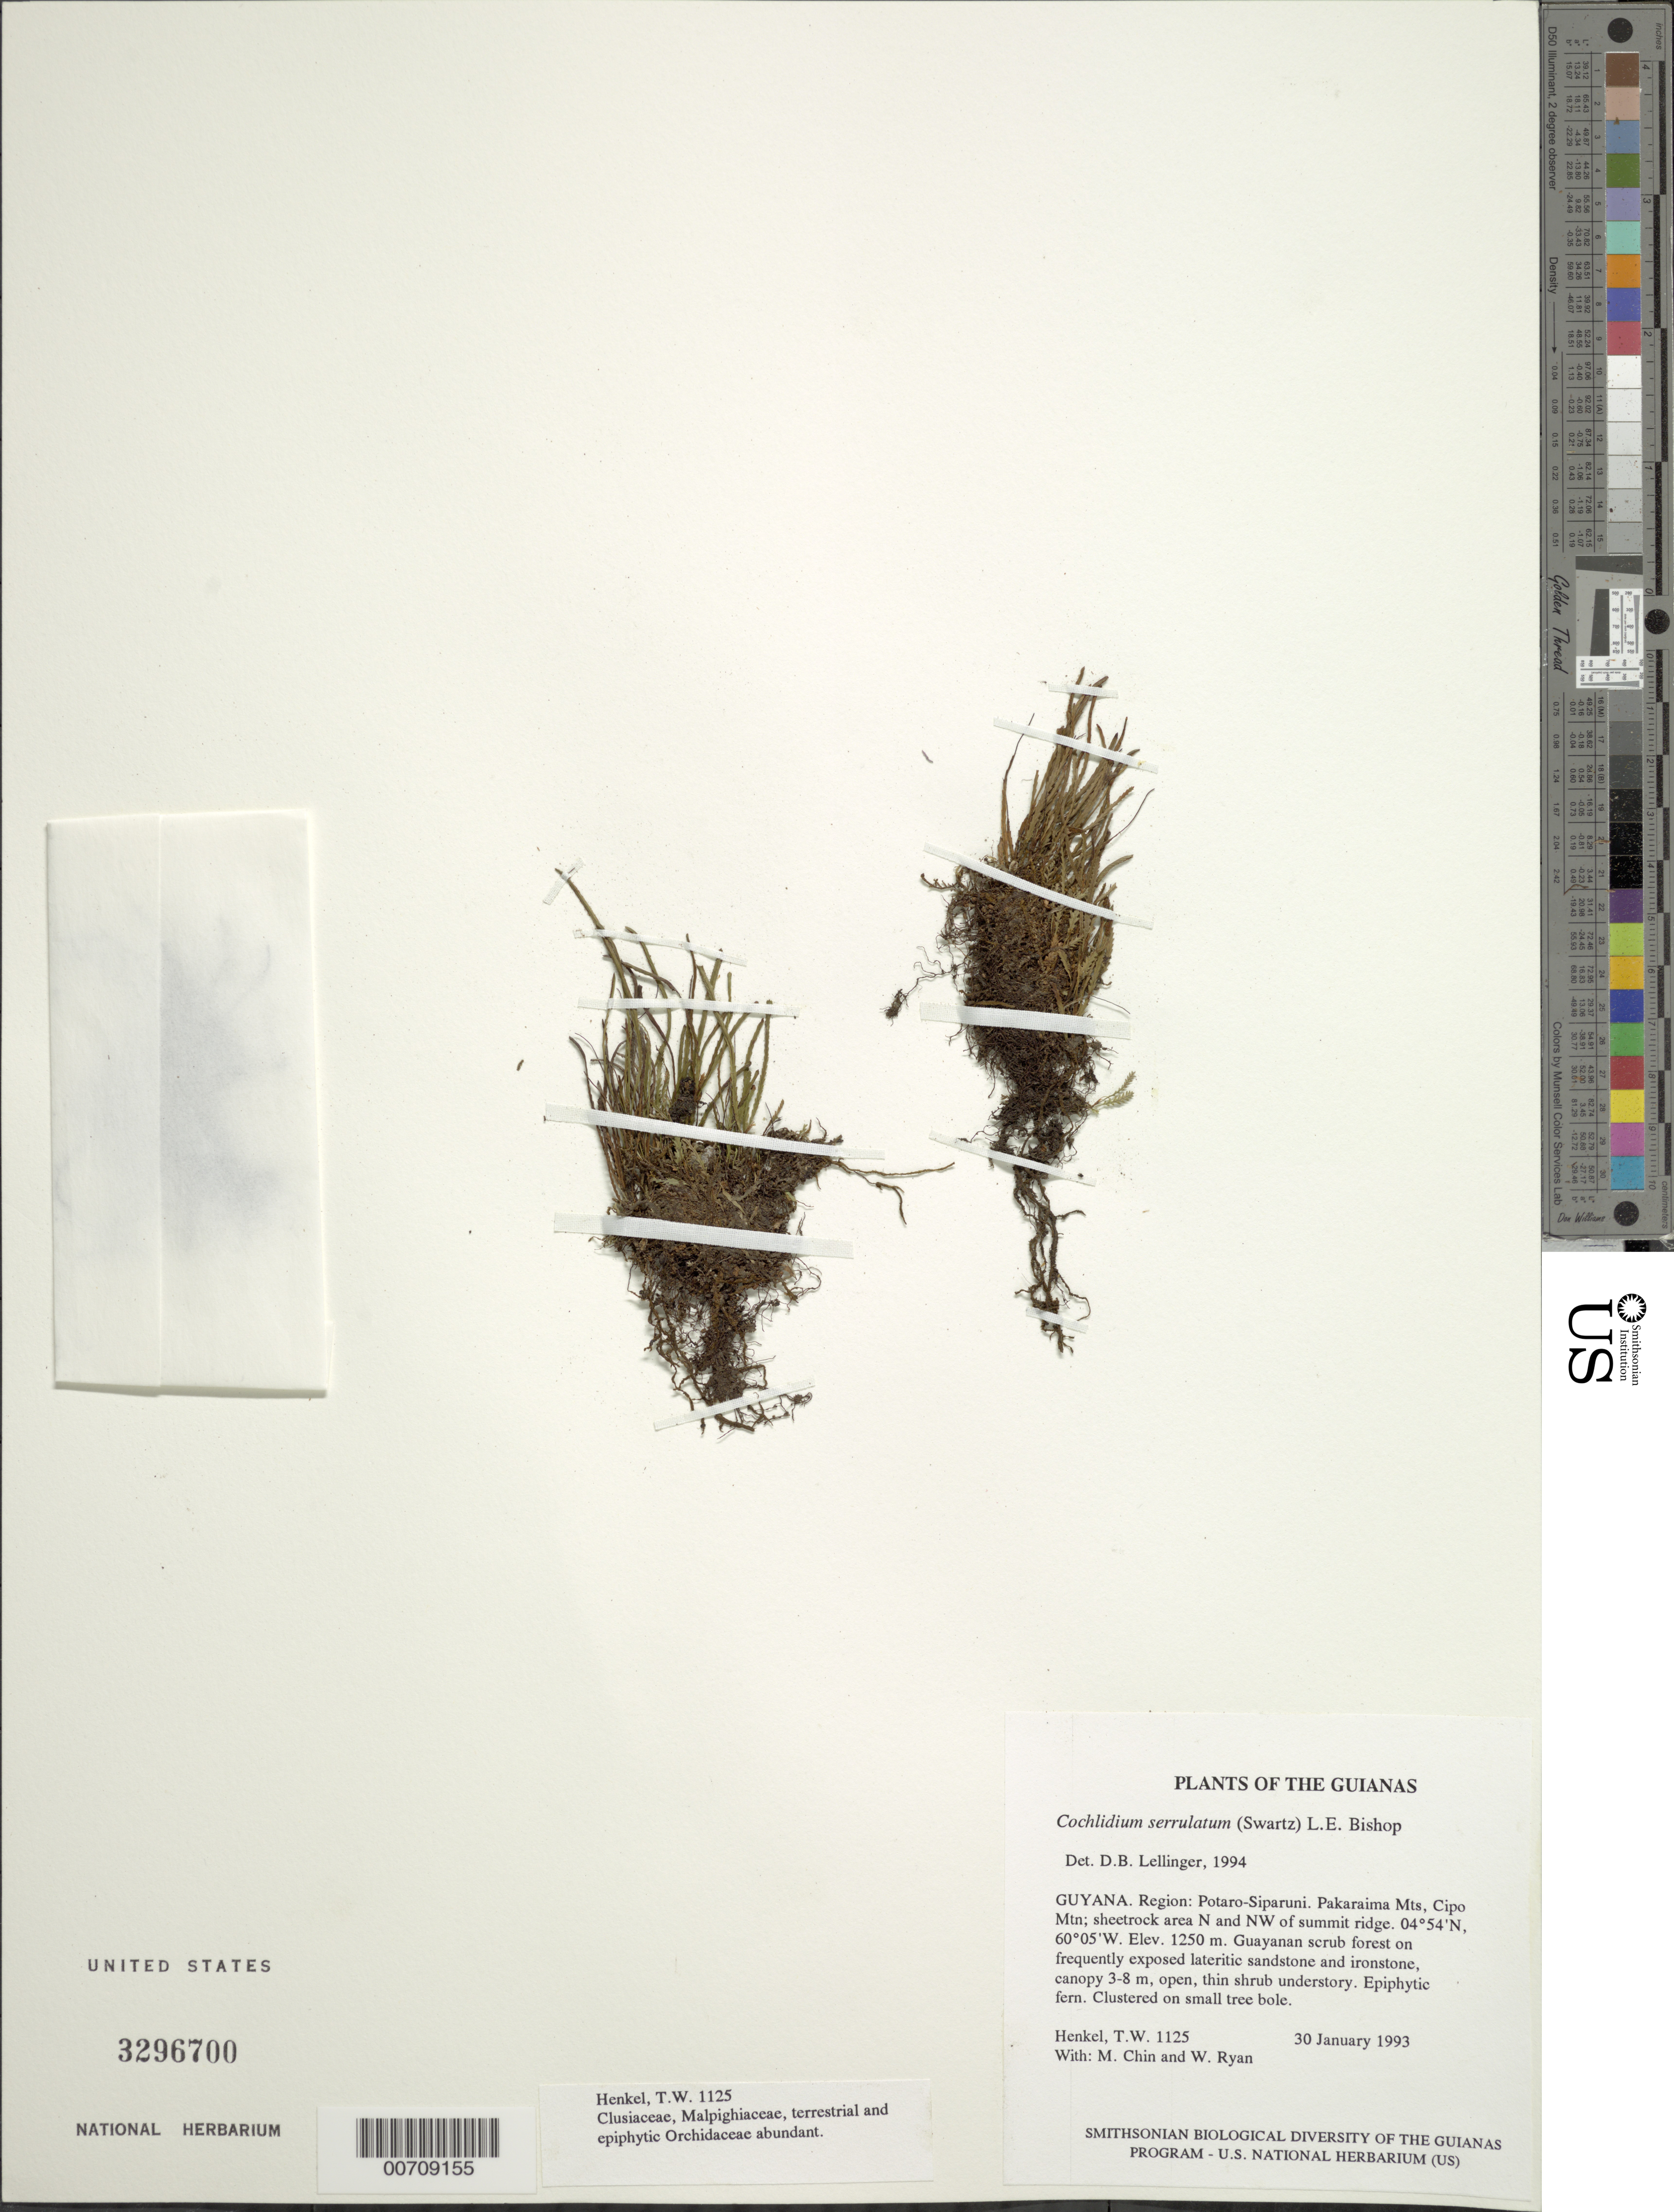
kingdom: Plantae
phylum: Tracheophyta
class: Polypodiopsida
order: Polypodiales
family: Polypodiaceae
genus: Cochlidium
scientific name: Cochlidium serrulatum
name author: (Sw.) L.E. Bishop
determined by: Lellinger, David B., (BOT), Smithsonian Institution - National Museum of Natural History (UNITED STATES)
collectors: T. Henkel, M. Chin & W. Ryan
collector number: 1125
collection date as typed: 30 January 1993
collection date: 1993-01-30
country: Guyana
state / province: Potaro-Siparuni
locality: Pakaraima Mts, Cipo Mtn; sheetrock area N and NW of summit ridge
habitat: Guayanan scrub forest on frequently exposed lateritic sandstone and ironstone, canopy 3-8 m, open, thin shrub understory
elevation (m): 1250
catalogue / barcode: US 3296700